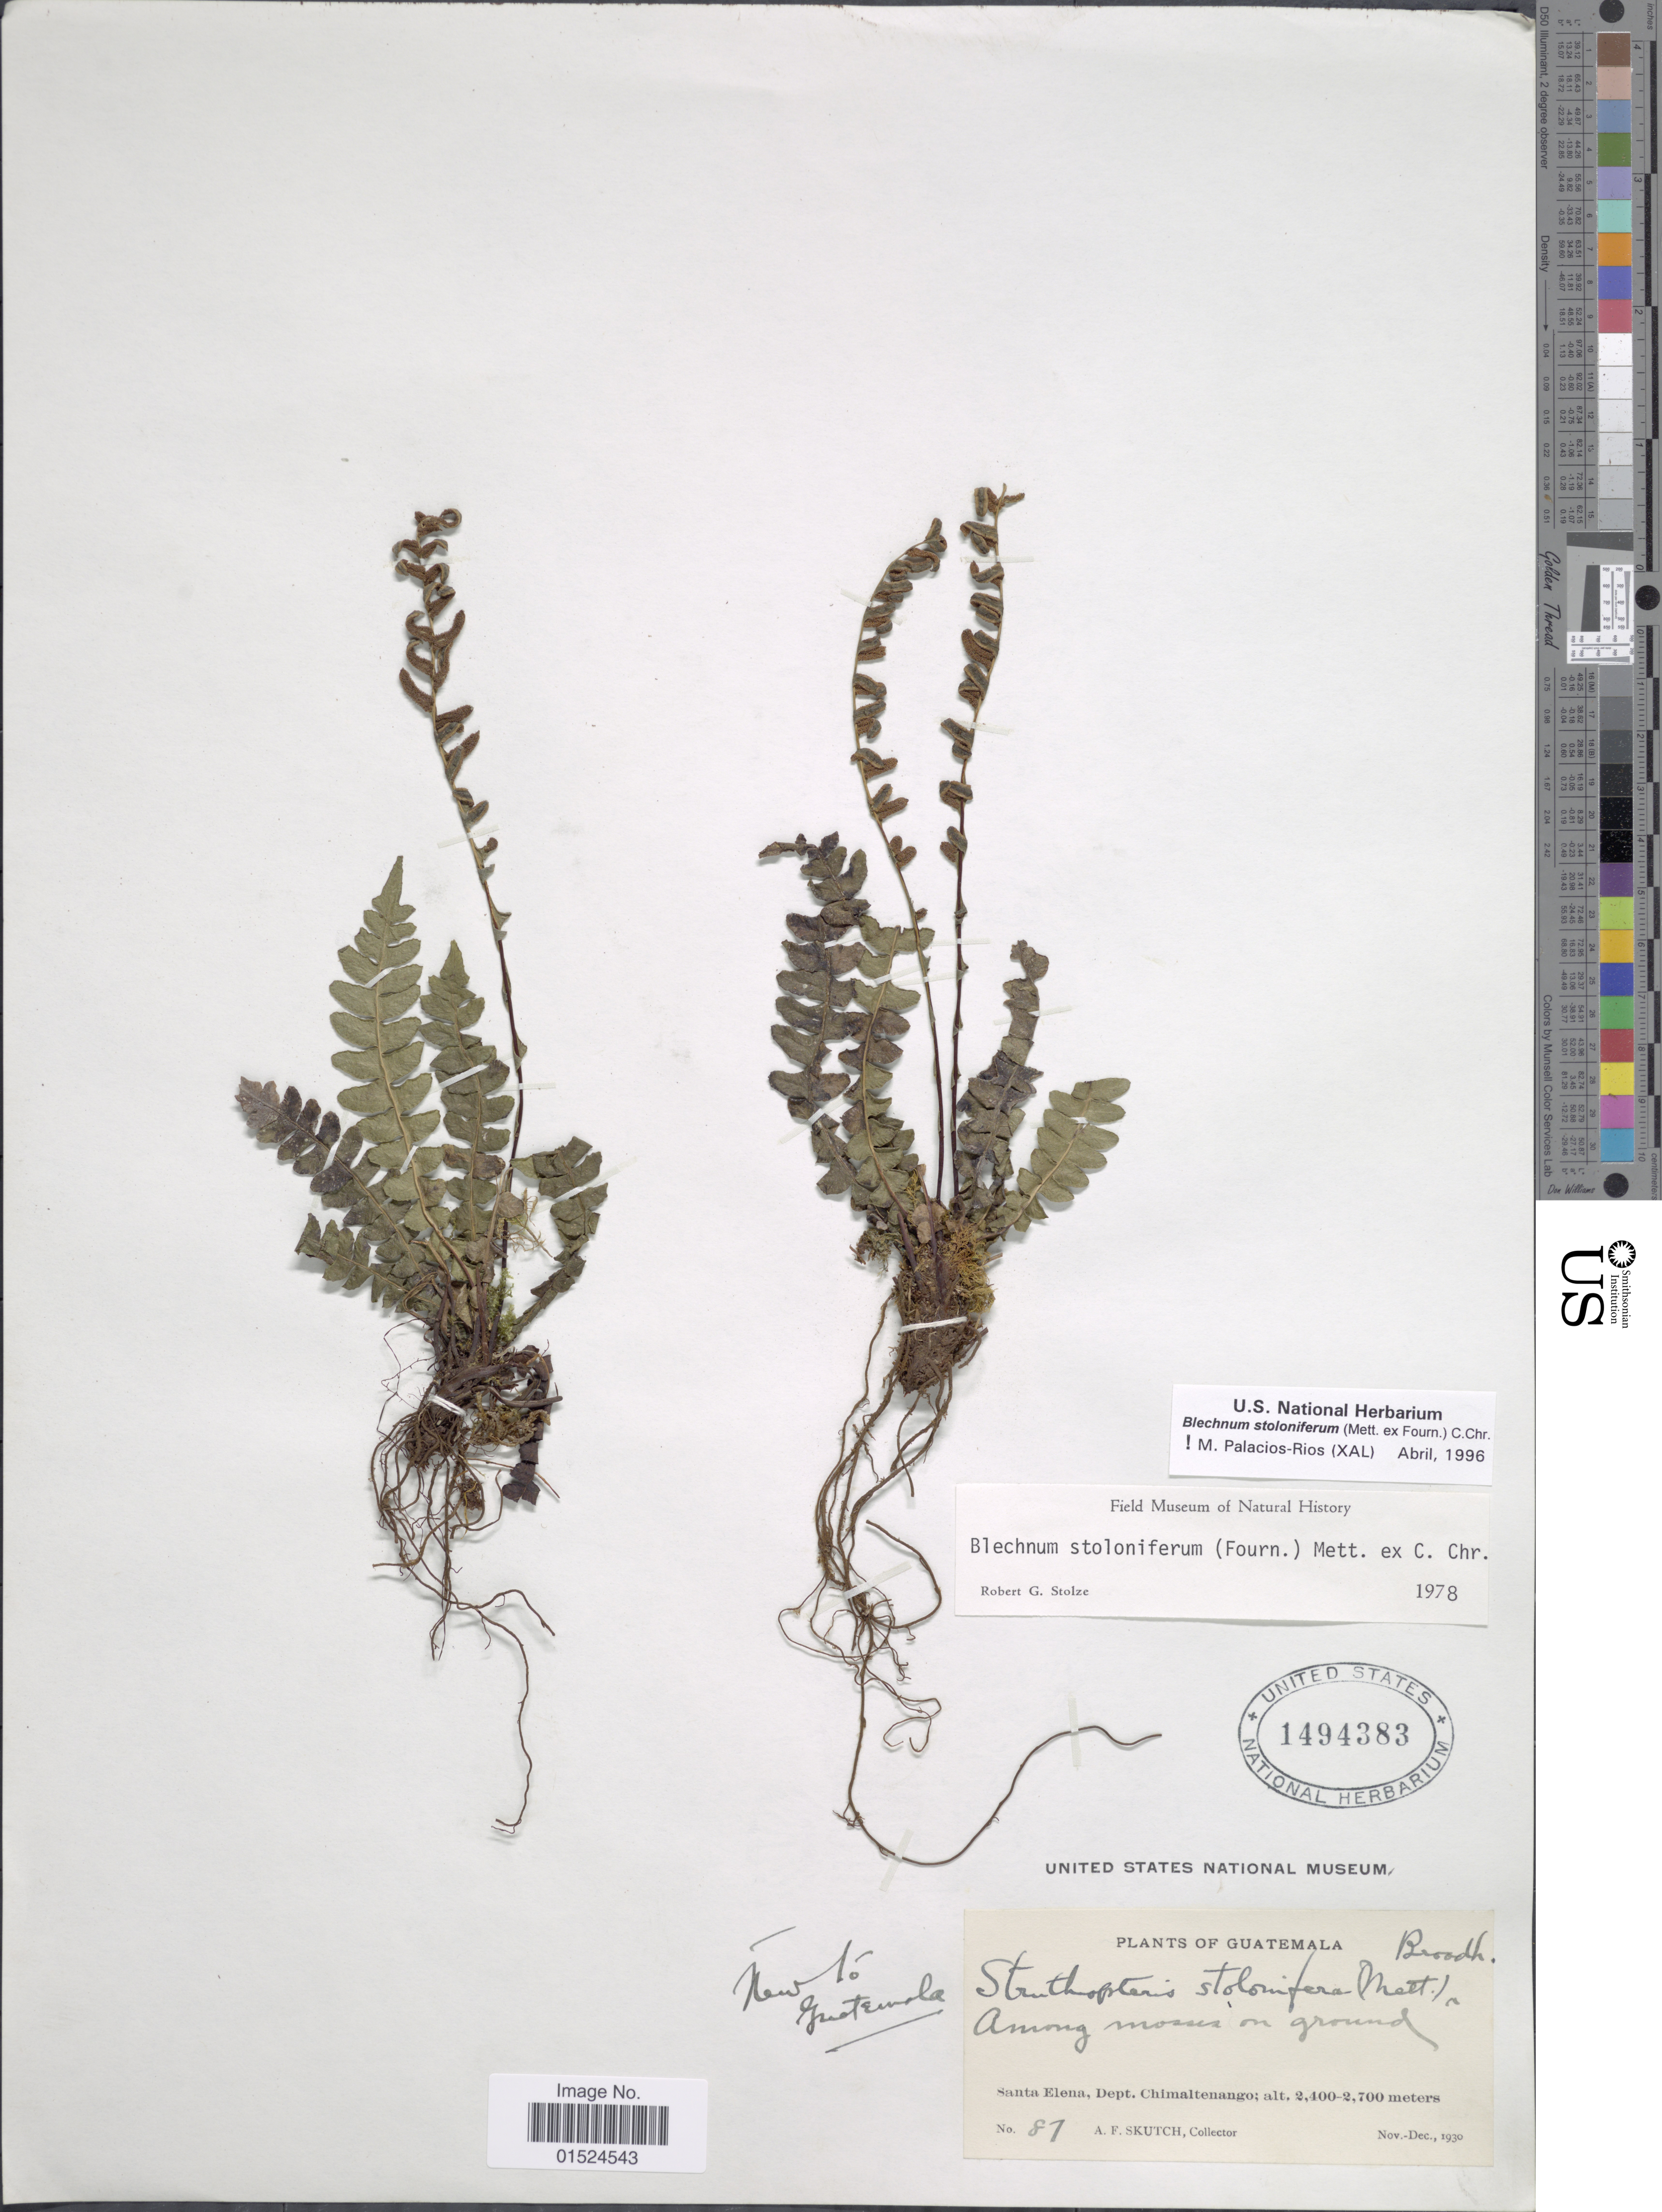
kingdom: Plantae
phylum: Tracheophyta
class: Polypodiopsida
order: Polypodiales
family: Blechnaceae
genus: Blechnum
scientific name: Blechnum stoloniferum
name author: (Mett. ex E. Fourn.) C. Chr.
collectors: A. F. Skutch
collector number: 87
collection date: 1930-11/1930-12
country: Guatemala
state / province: Chimaltenango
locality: Santa Elena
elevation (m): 2400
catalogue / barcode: US 1494383